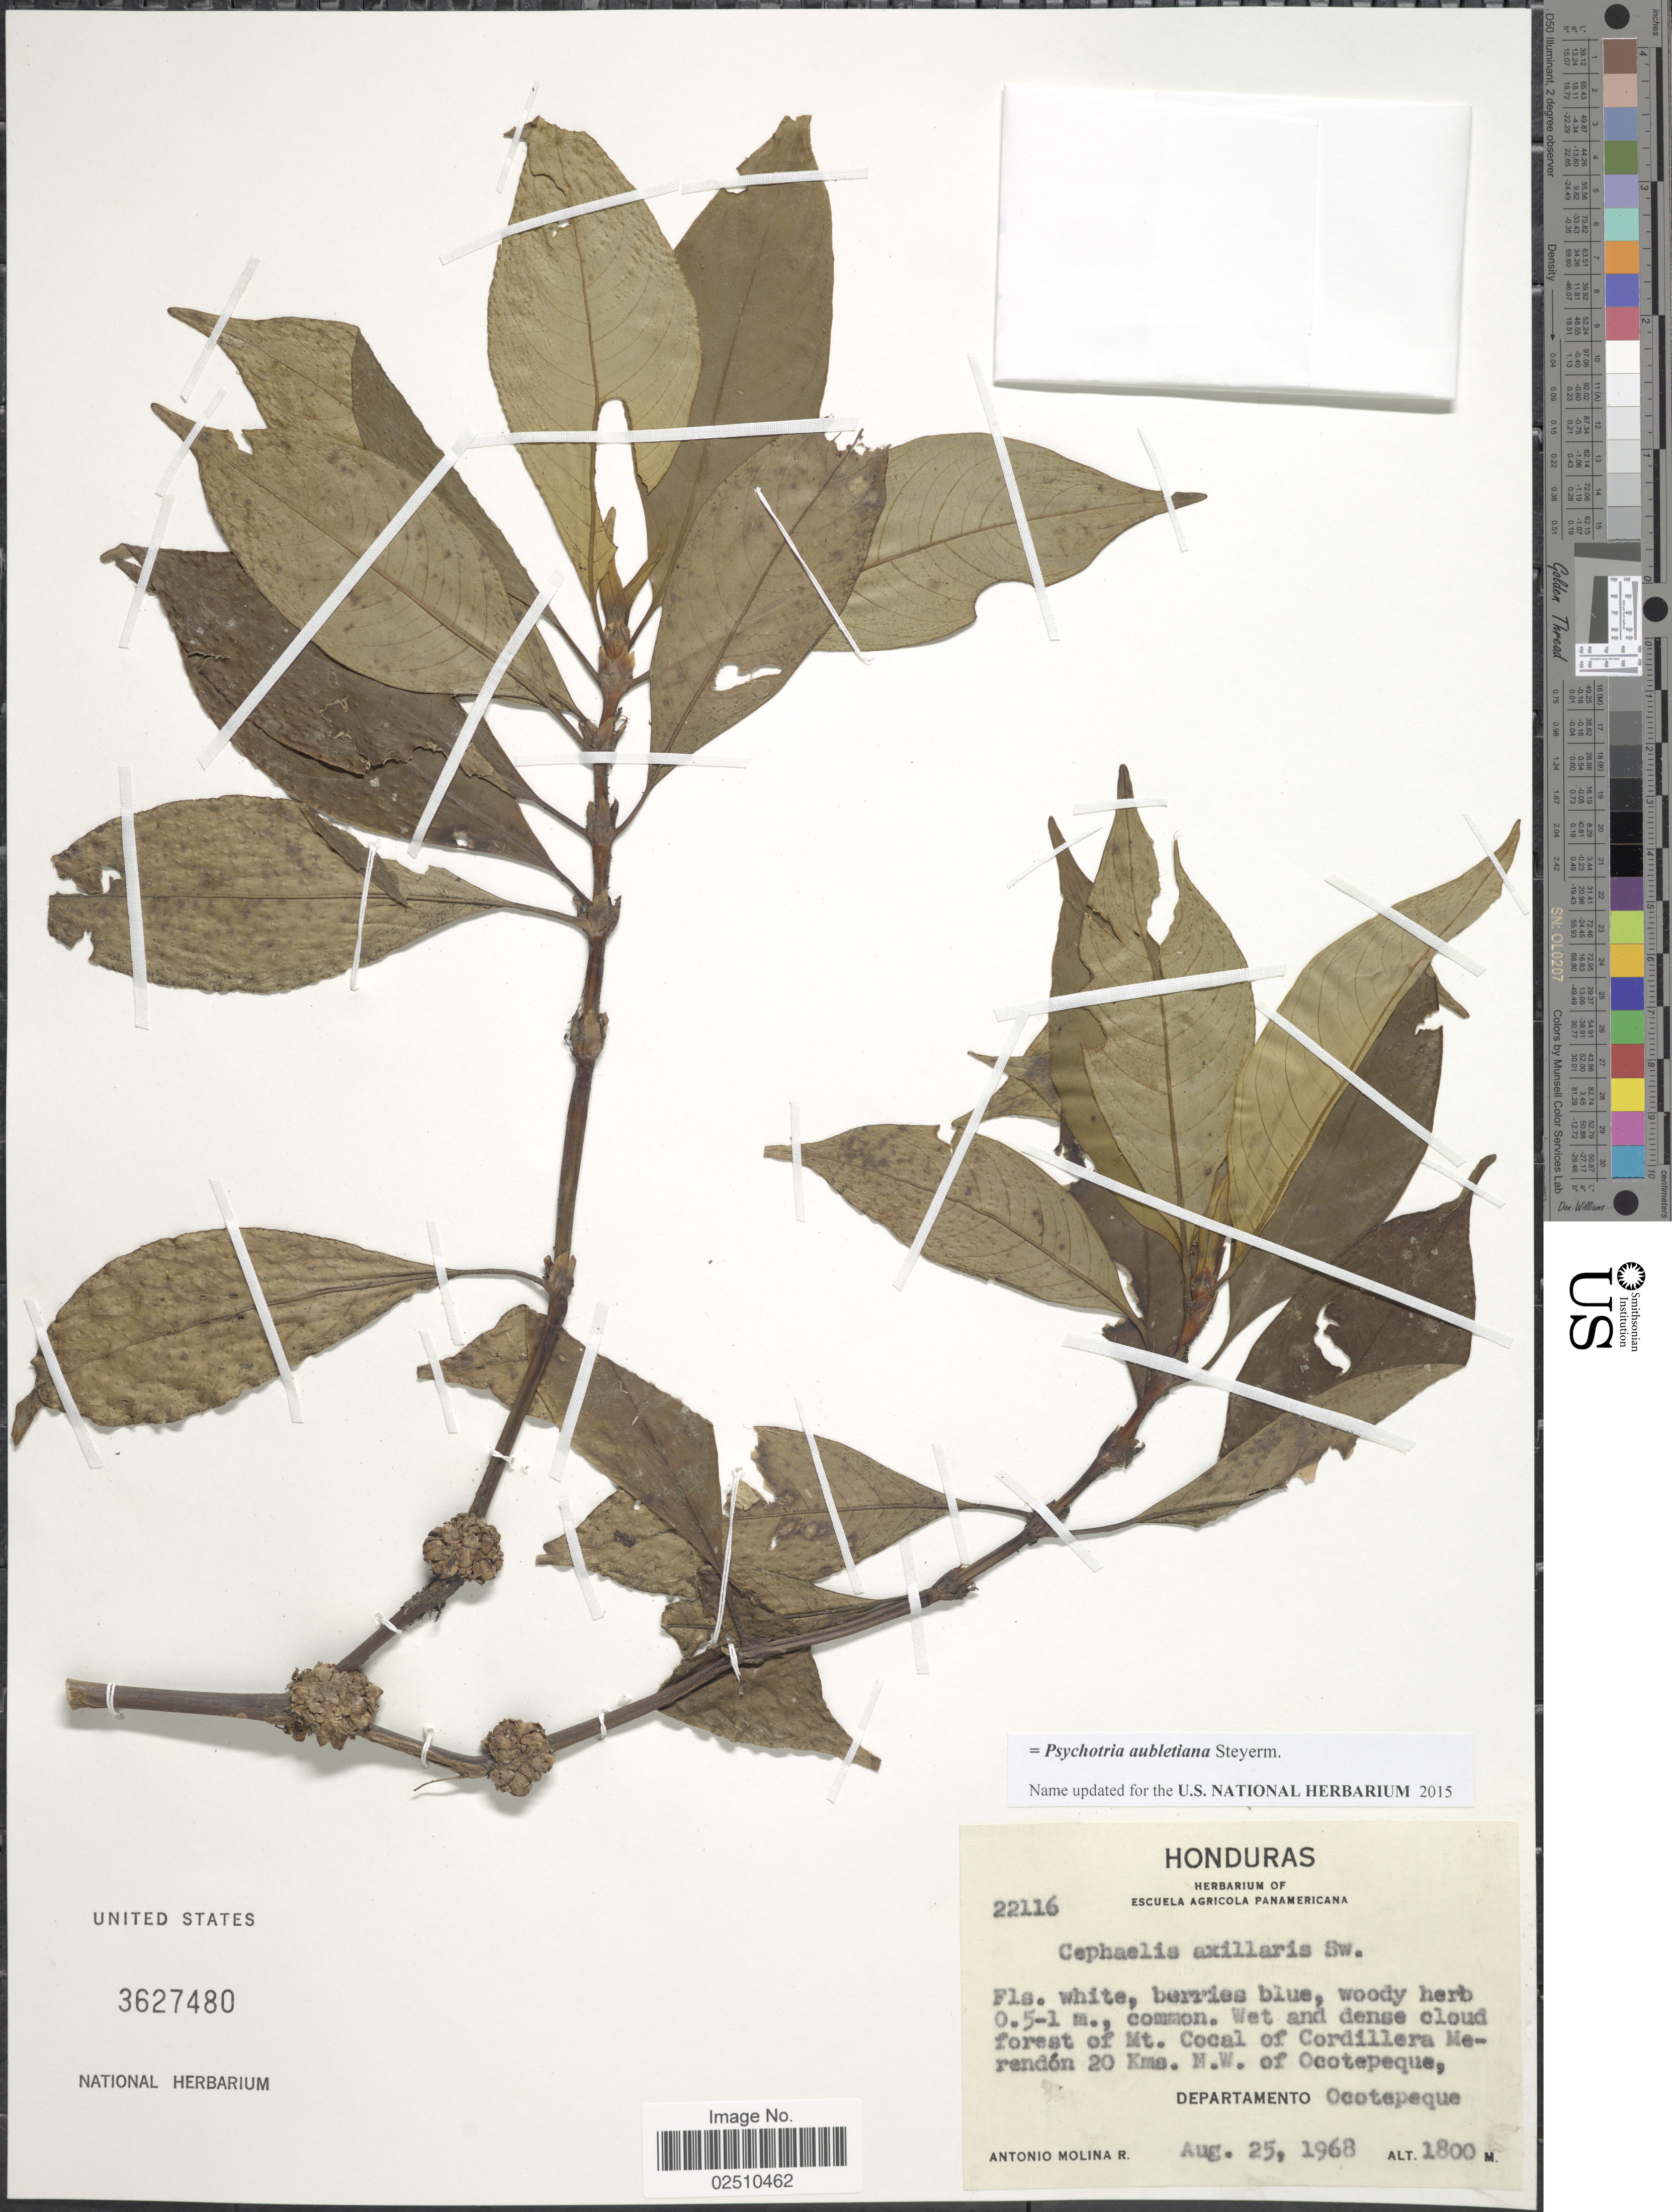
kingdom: Plantae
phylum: Tracheophyta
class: Magnoliopsida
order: Gentianales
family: Rubiaceae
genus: Psychotria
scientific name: Psychotria aubletiana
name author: Steyerm.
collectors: A. Molina R.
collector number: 22116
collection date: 1968-08-25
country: Honduras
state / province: Ocotepeque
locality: Mt Cocal of Cordillera Merendon 20 kms N.W. of Ocotepeque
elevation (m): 1800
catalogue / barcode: US 3627480